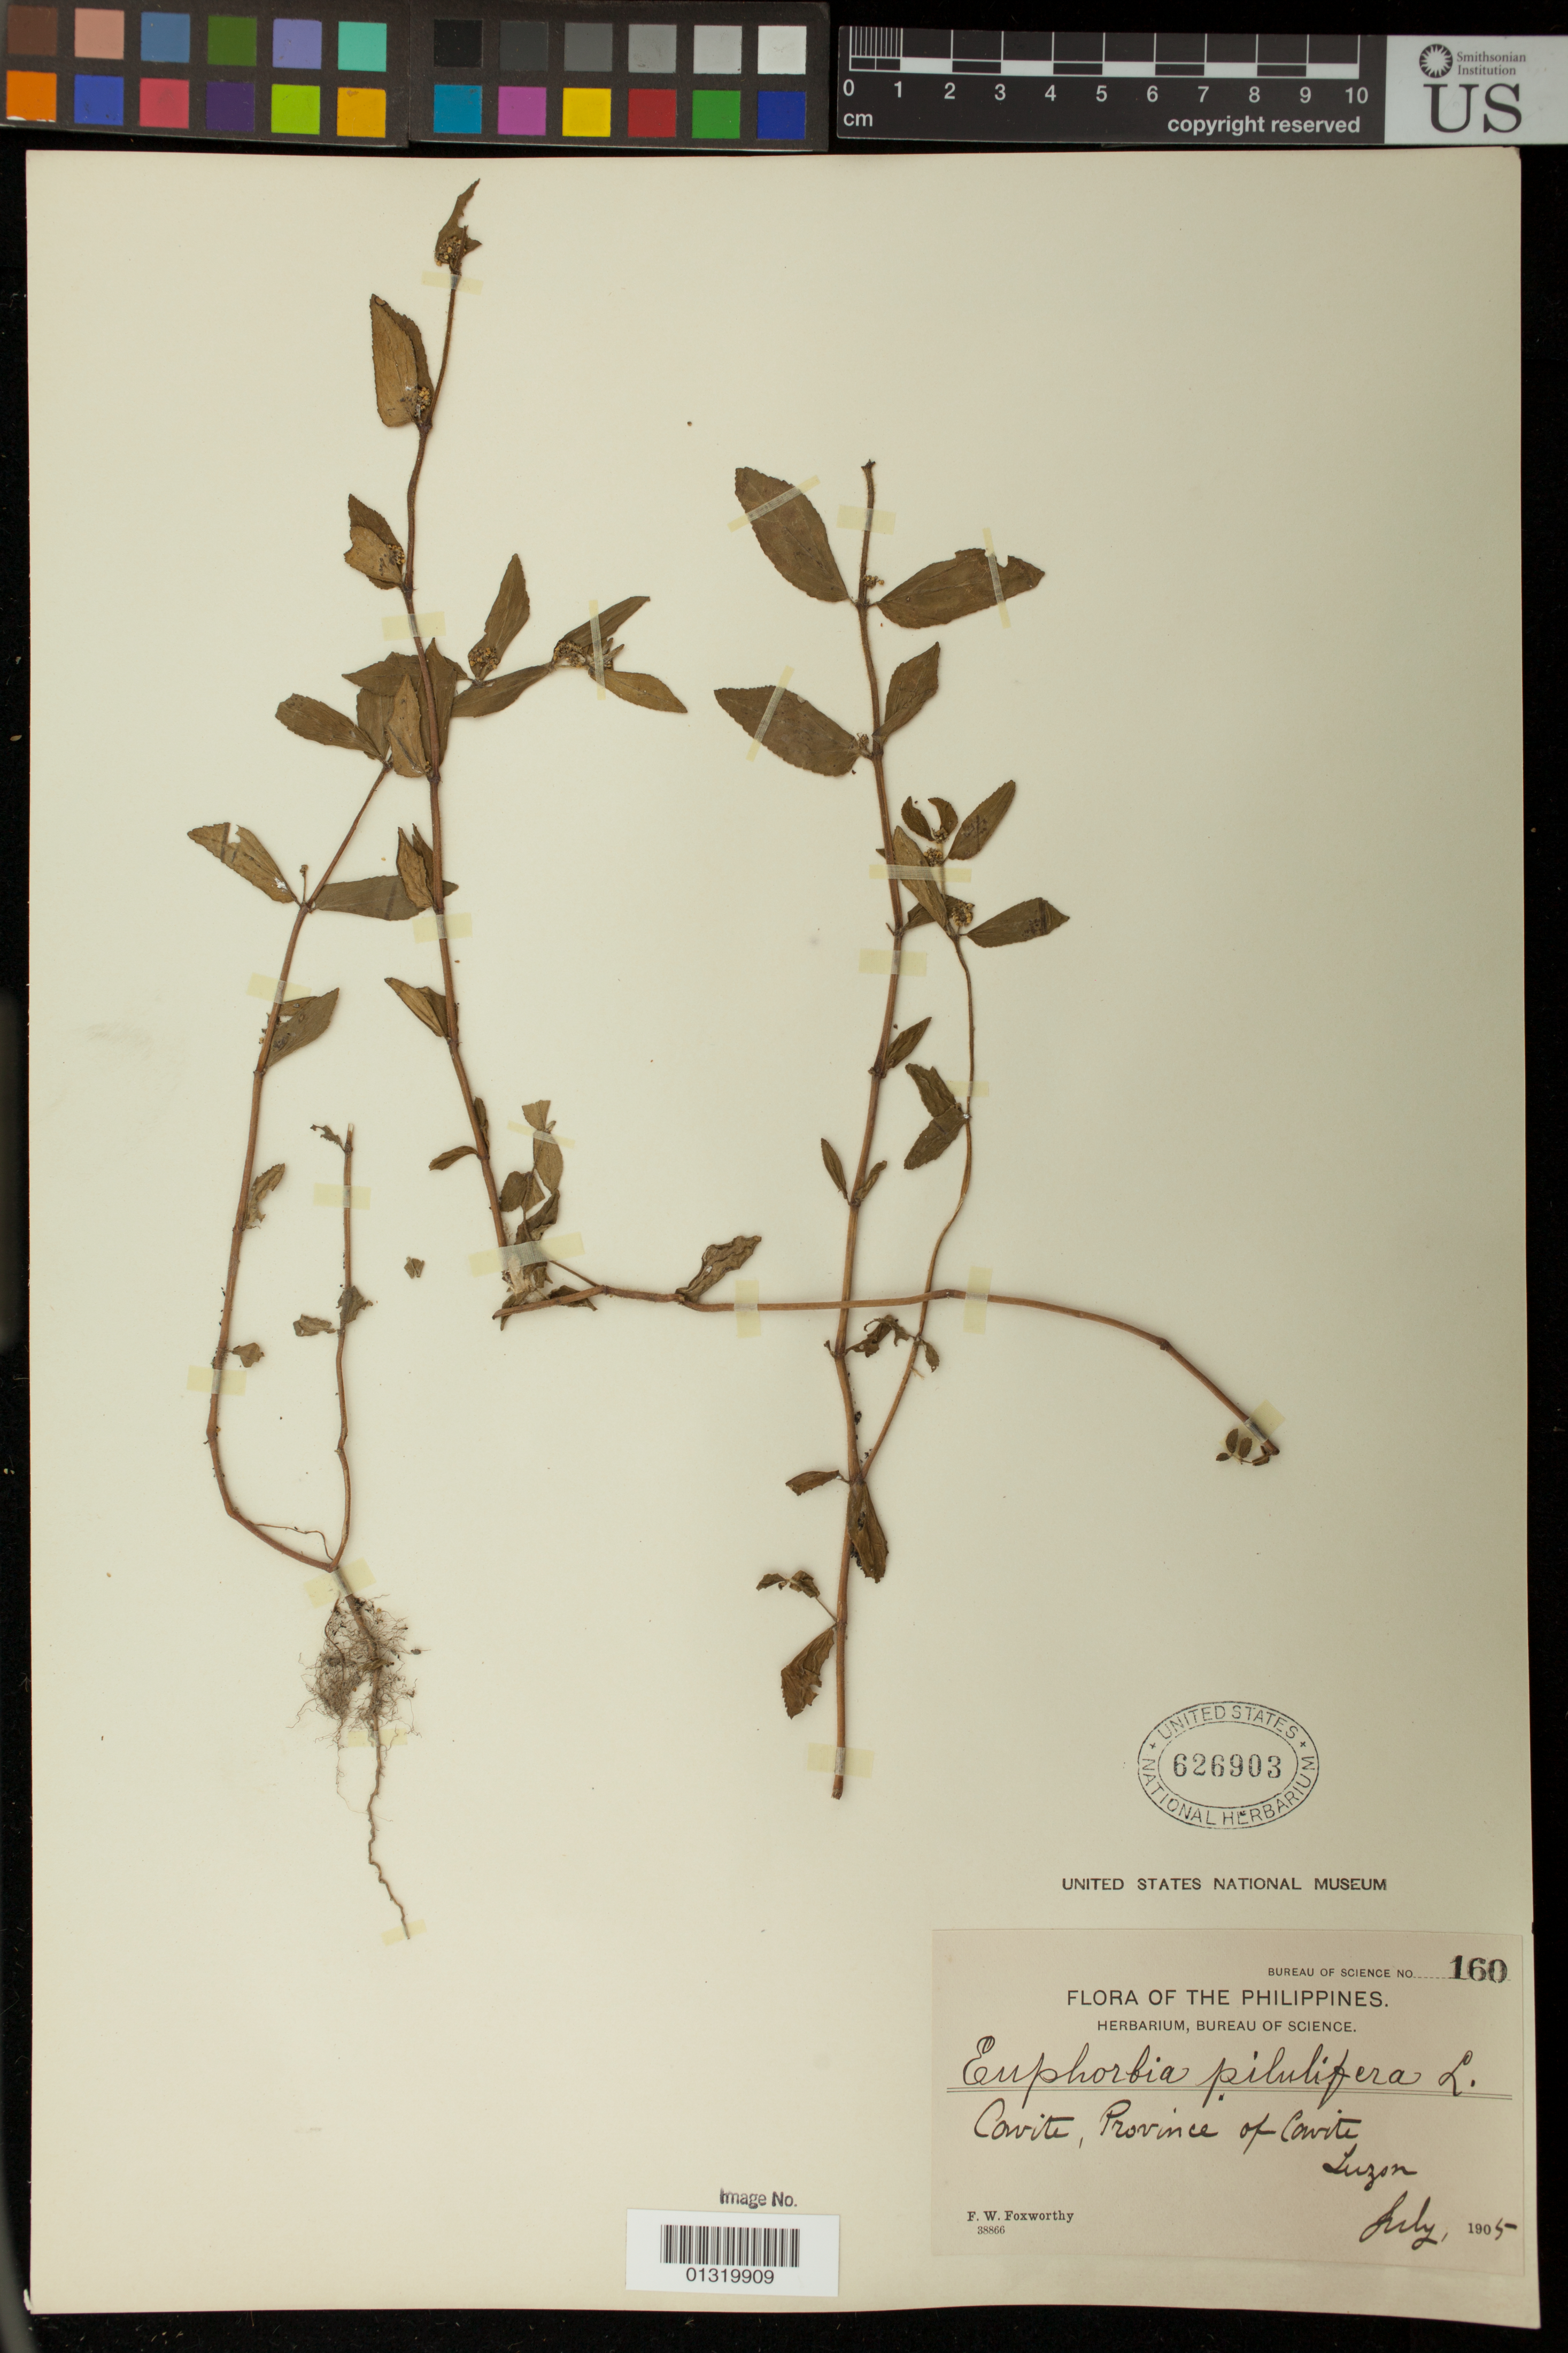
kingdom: Plantae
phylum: Tracheophyta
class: Magnoliopsida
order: Malpighiales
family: Euphorbiaceae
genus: Euphorbia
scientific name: Euphorbia hirta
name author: L.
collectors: F. W. Foxworthy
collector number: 160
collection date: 1905-07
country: Philippines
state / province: Calabarzon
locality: Cavite, Province of Cavite; Luzon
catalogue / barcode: US 626903